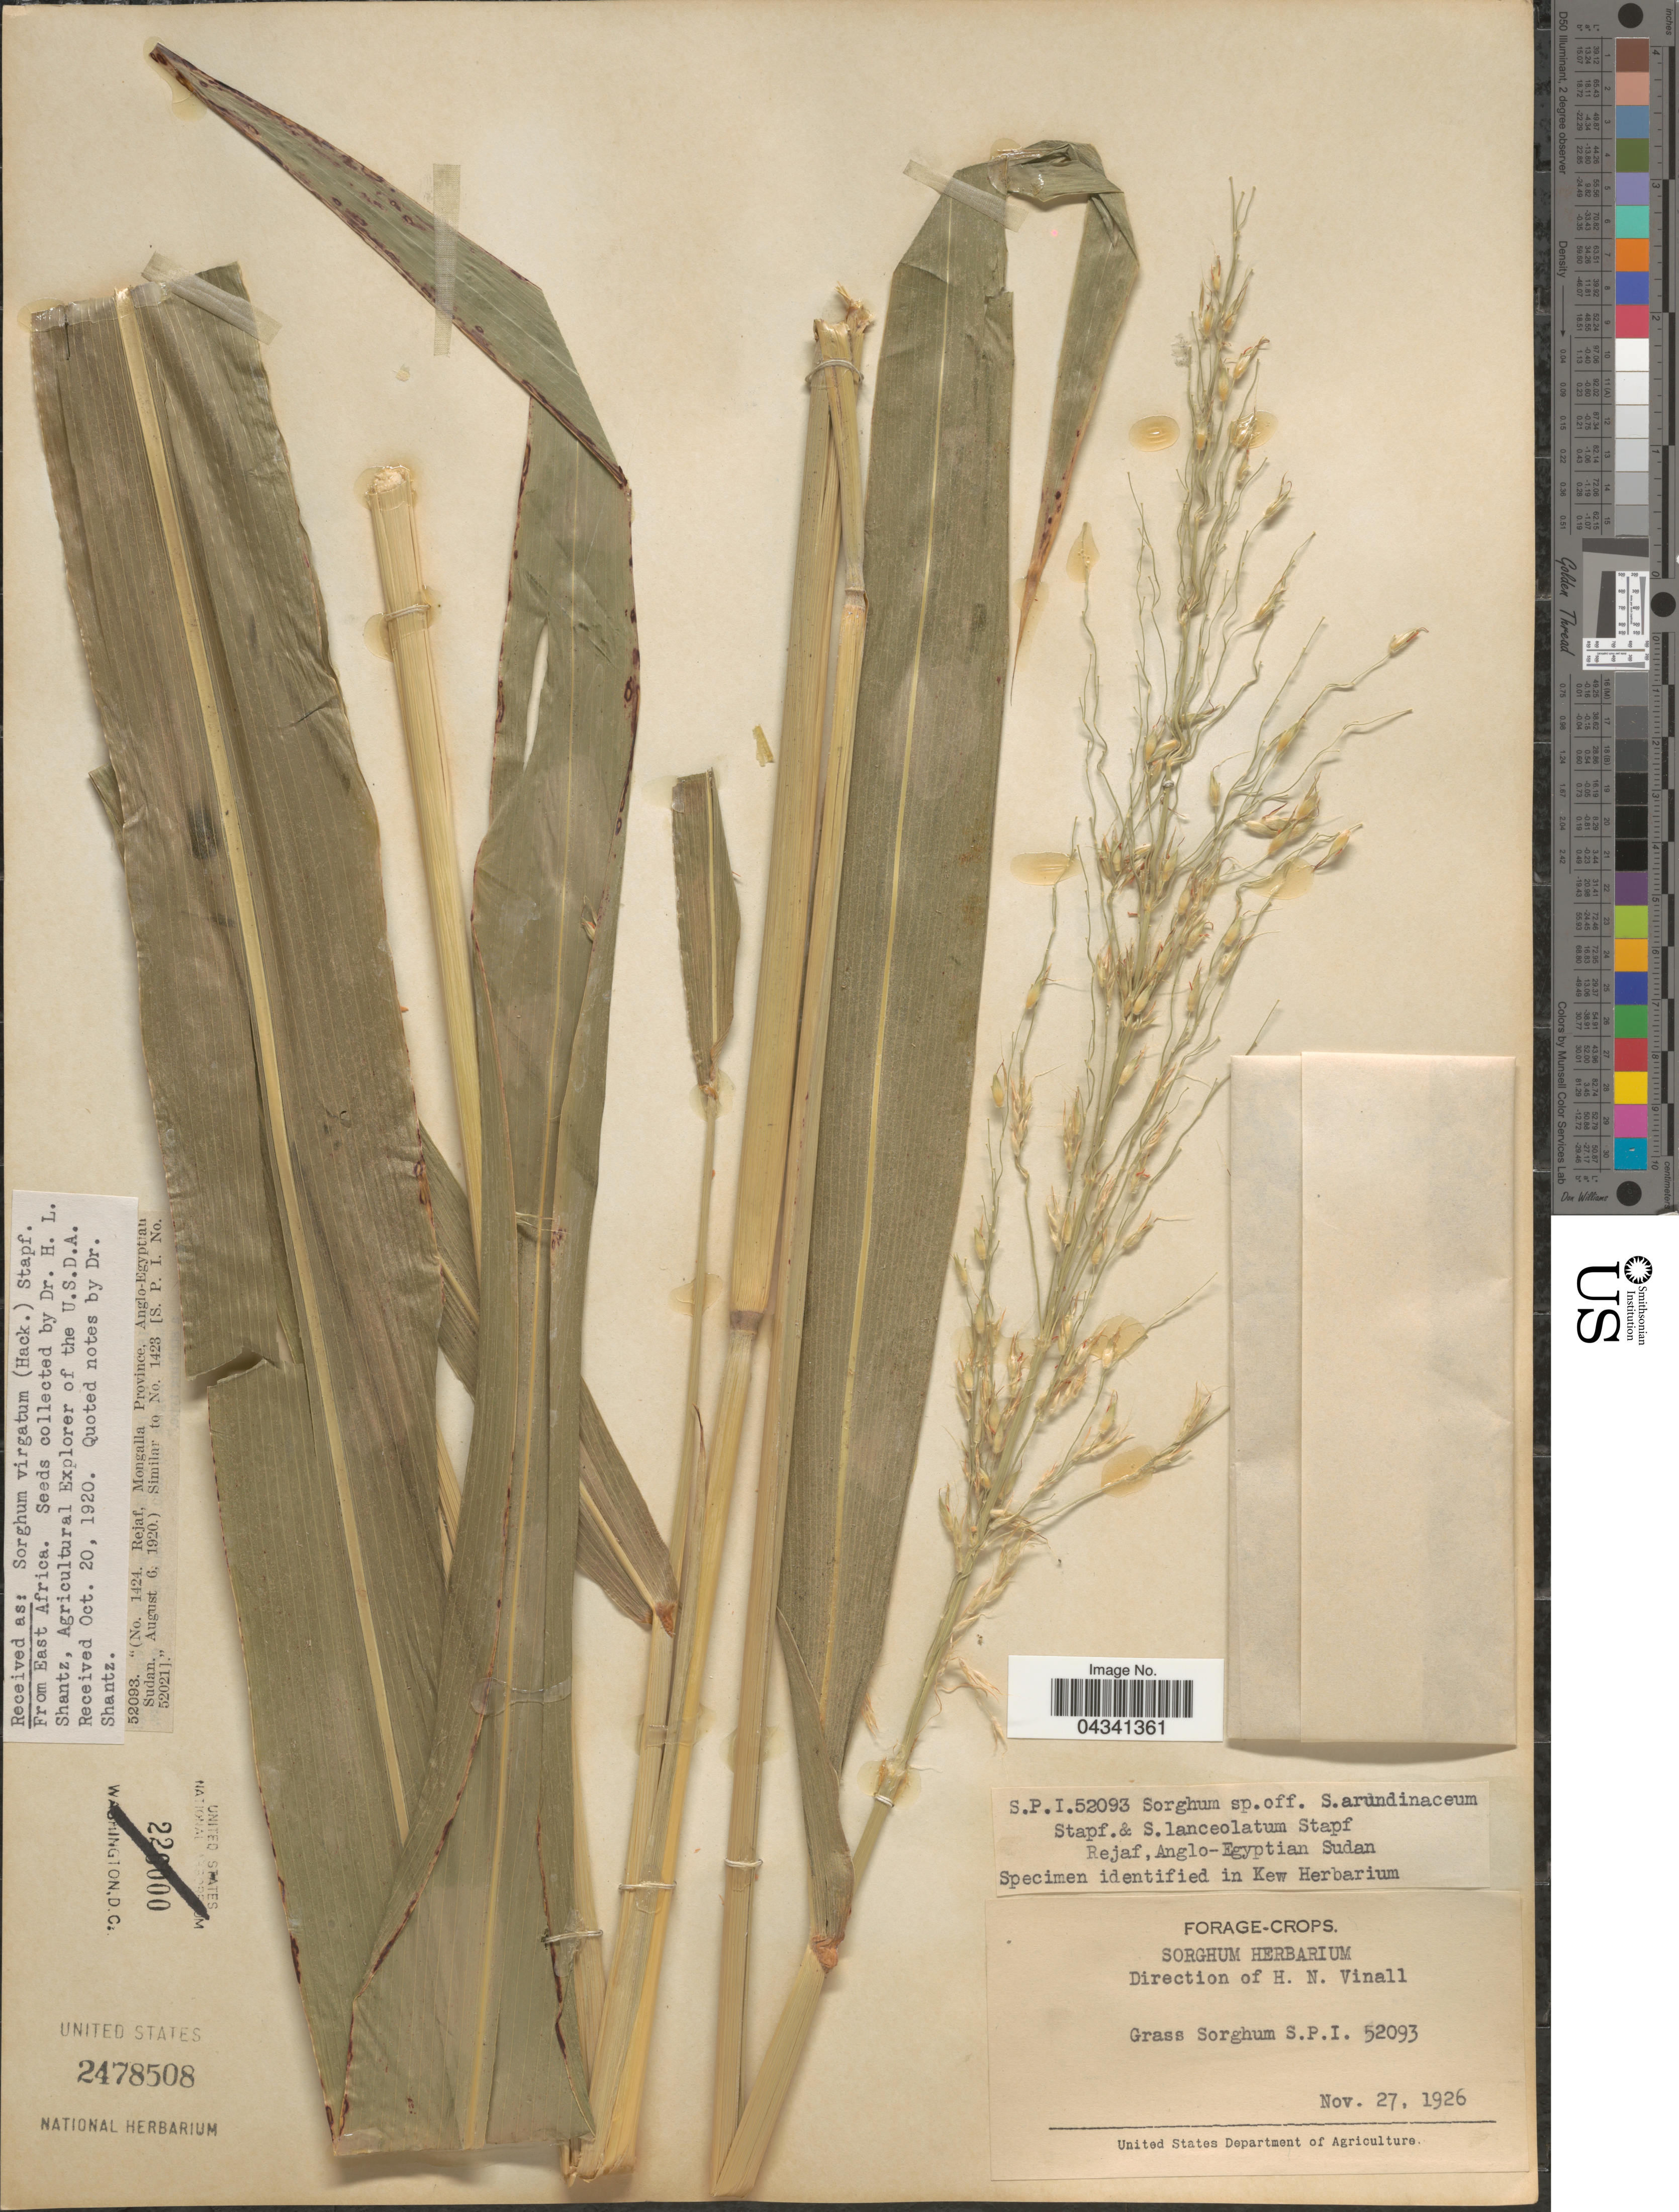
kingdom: Plantae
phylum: Tracheophyta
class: Liliopsida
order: Poales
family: Poaceae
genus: Sorghum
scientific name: Sorghum arundinaceum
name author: (Desv.) Stapf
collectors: H. Vinall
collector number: S.P.I. 52093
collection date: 1926-11-27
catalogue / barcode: US 2478508